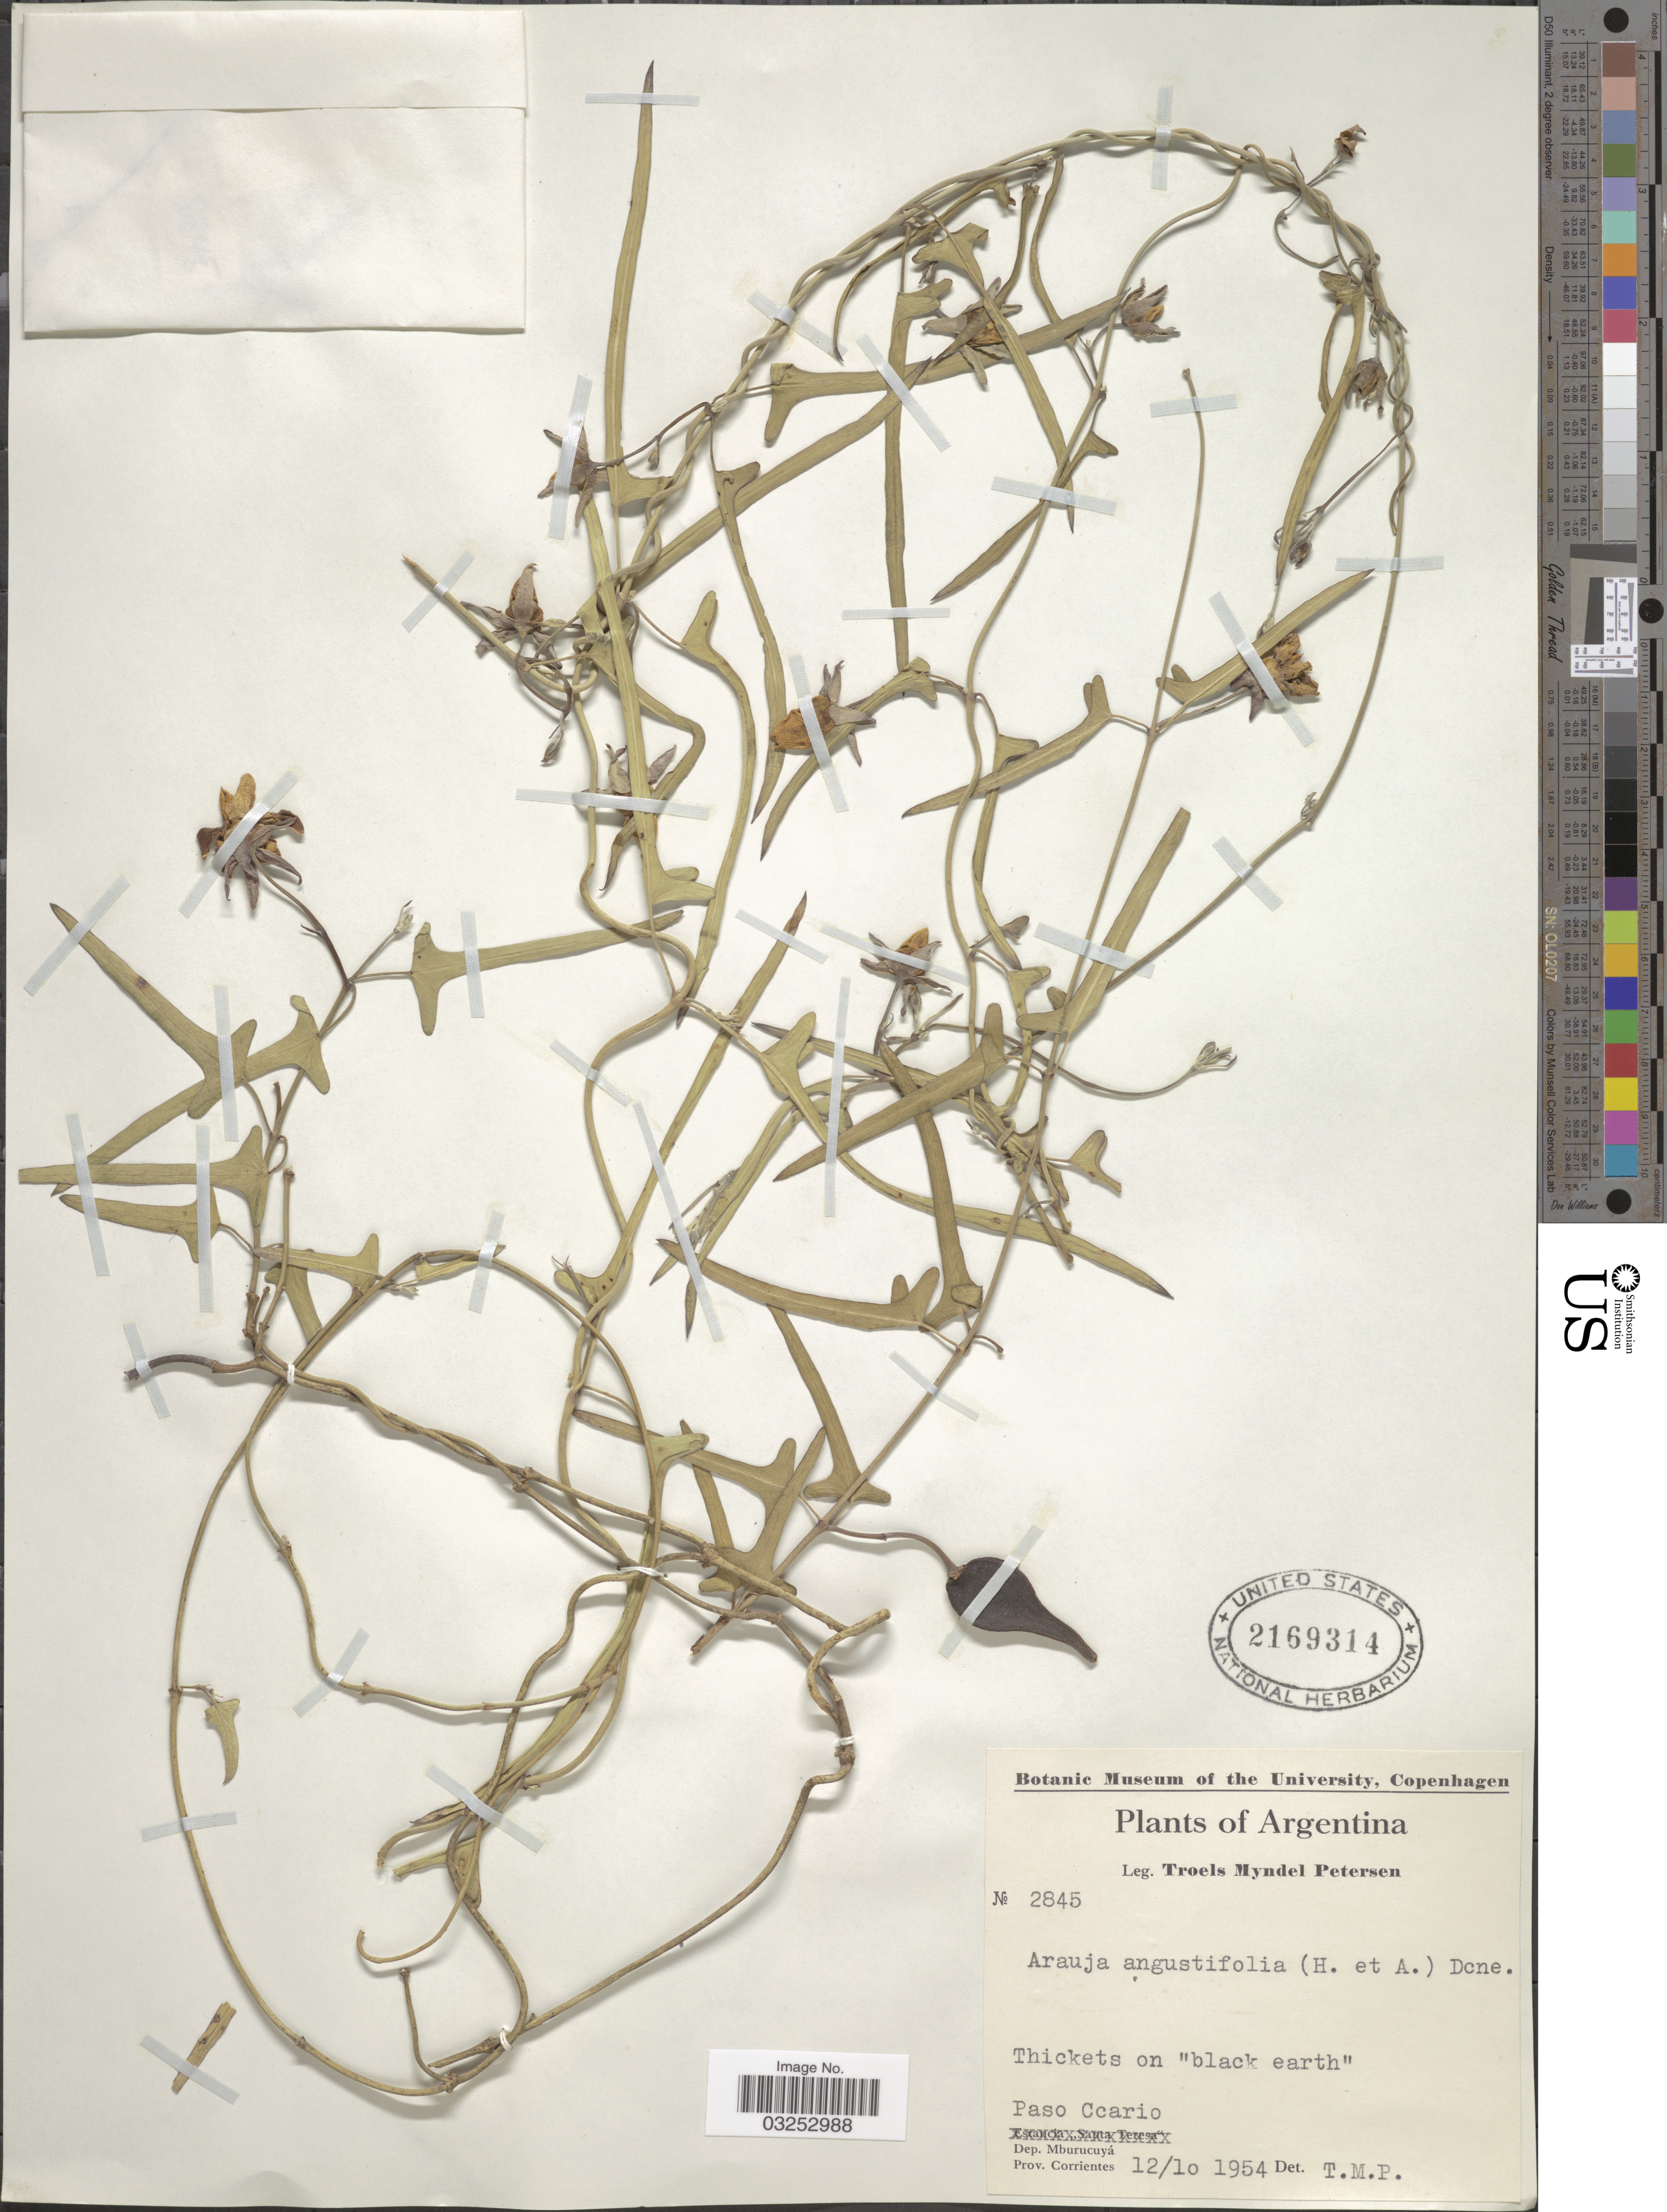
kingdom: Plantae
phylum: Tracheophyta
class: Magnoliopsida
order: Gentianales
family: Apocynaceae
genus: Araujia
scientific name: Araujia angustifolia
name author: (Hook. & Arn.) Steud.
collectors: T. M. Petersen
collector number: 2845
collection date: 1954-10-12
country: Argentina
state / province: Corrientes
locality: Paso Ccario, Dep. Mburucuyá, Prov. Corrientes.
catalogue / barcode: US 2169314